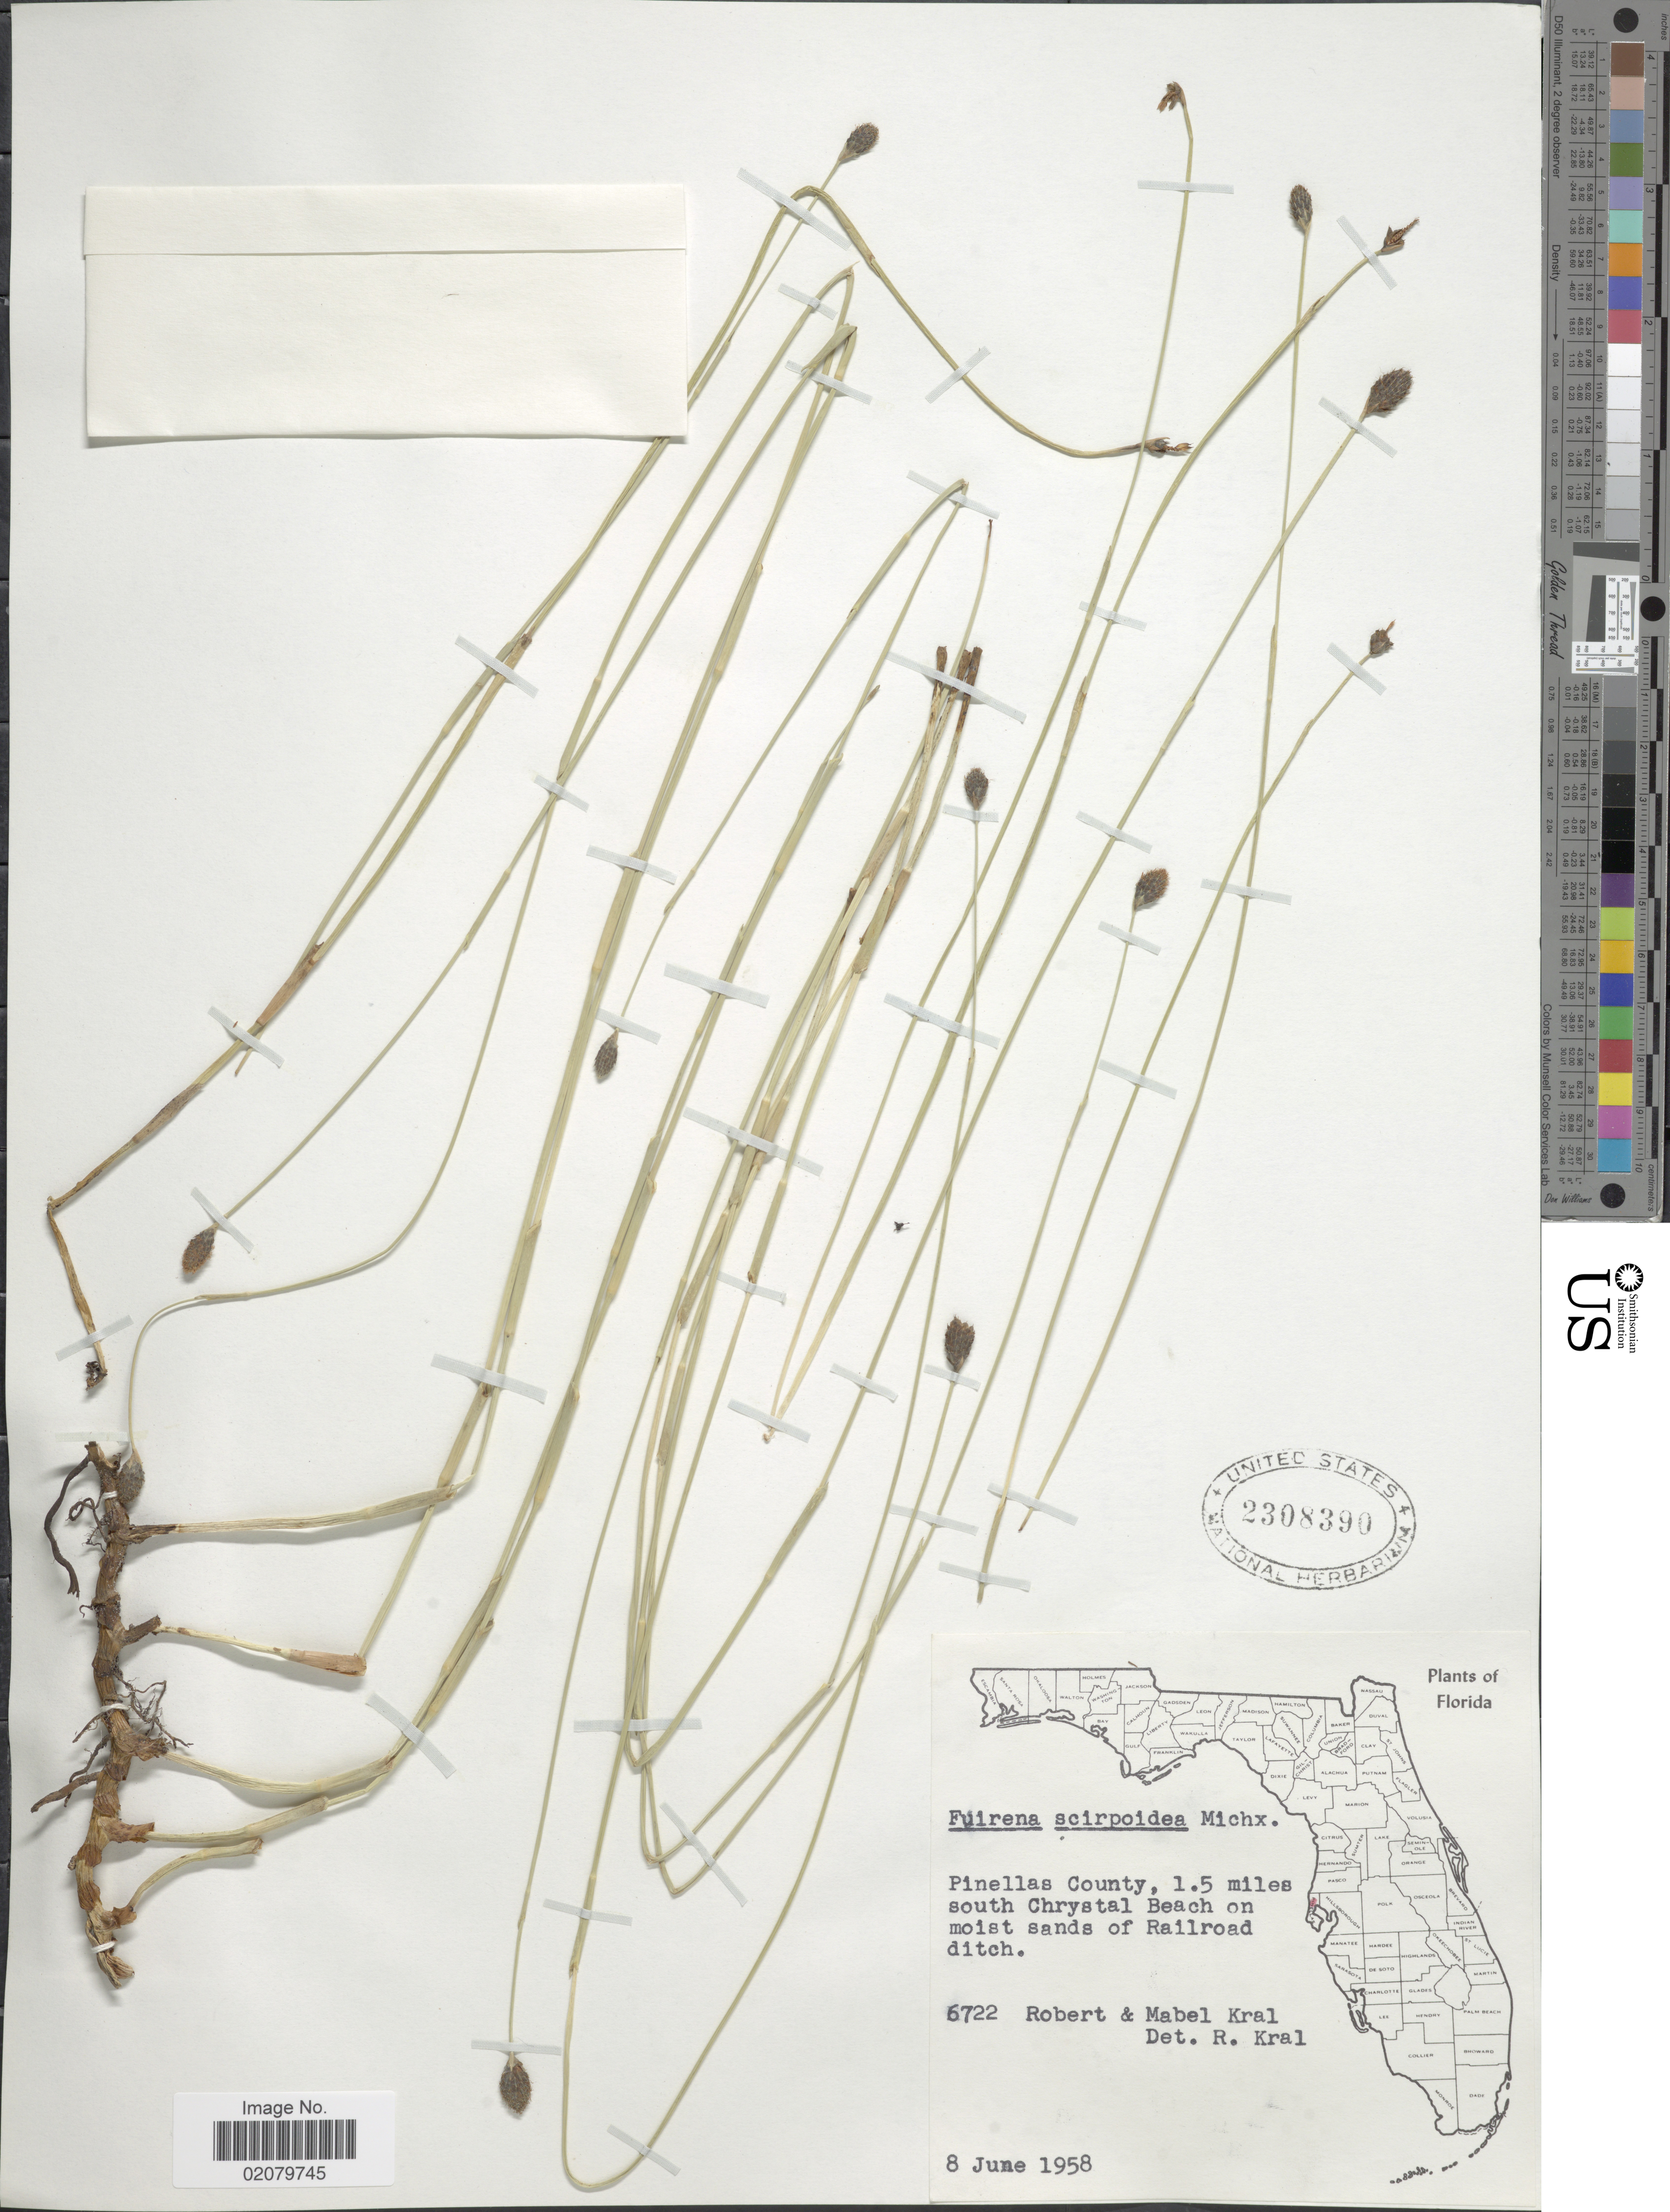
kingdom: Plantae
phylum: Tracheophyta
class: Liliopsida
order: Poales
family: Cyperaceae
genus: Fuirena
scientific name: Fuirena scirpoidea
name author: Michx.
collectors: R. Kral & M. Kral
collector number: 6722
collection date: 1958-06-08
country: United States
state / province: Florida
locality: Pinellas County, 1.5 miles south Chrystal Beach on moist sands of Railroad ditch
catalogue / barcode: US 2308390